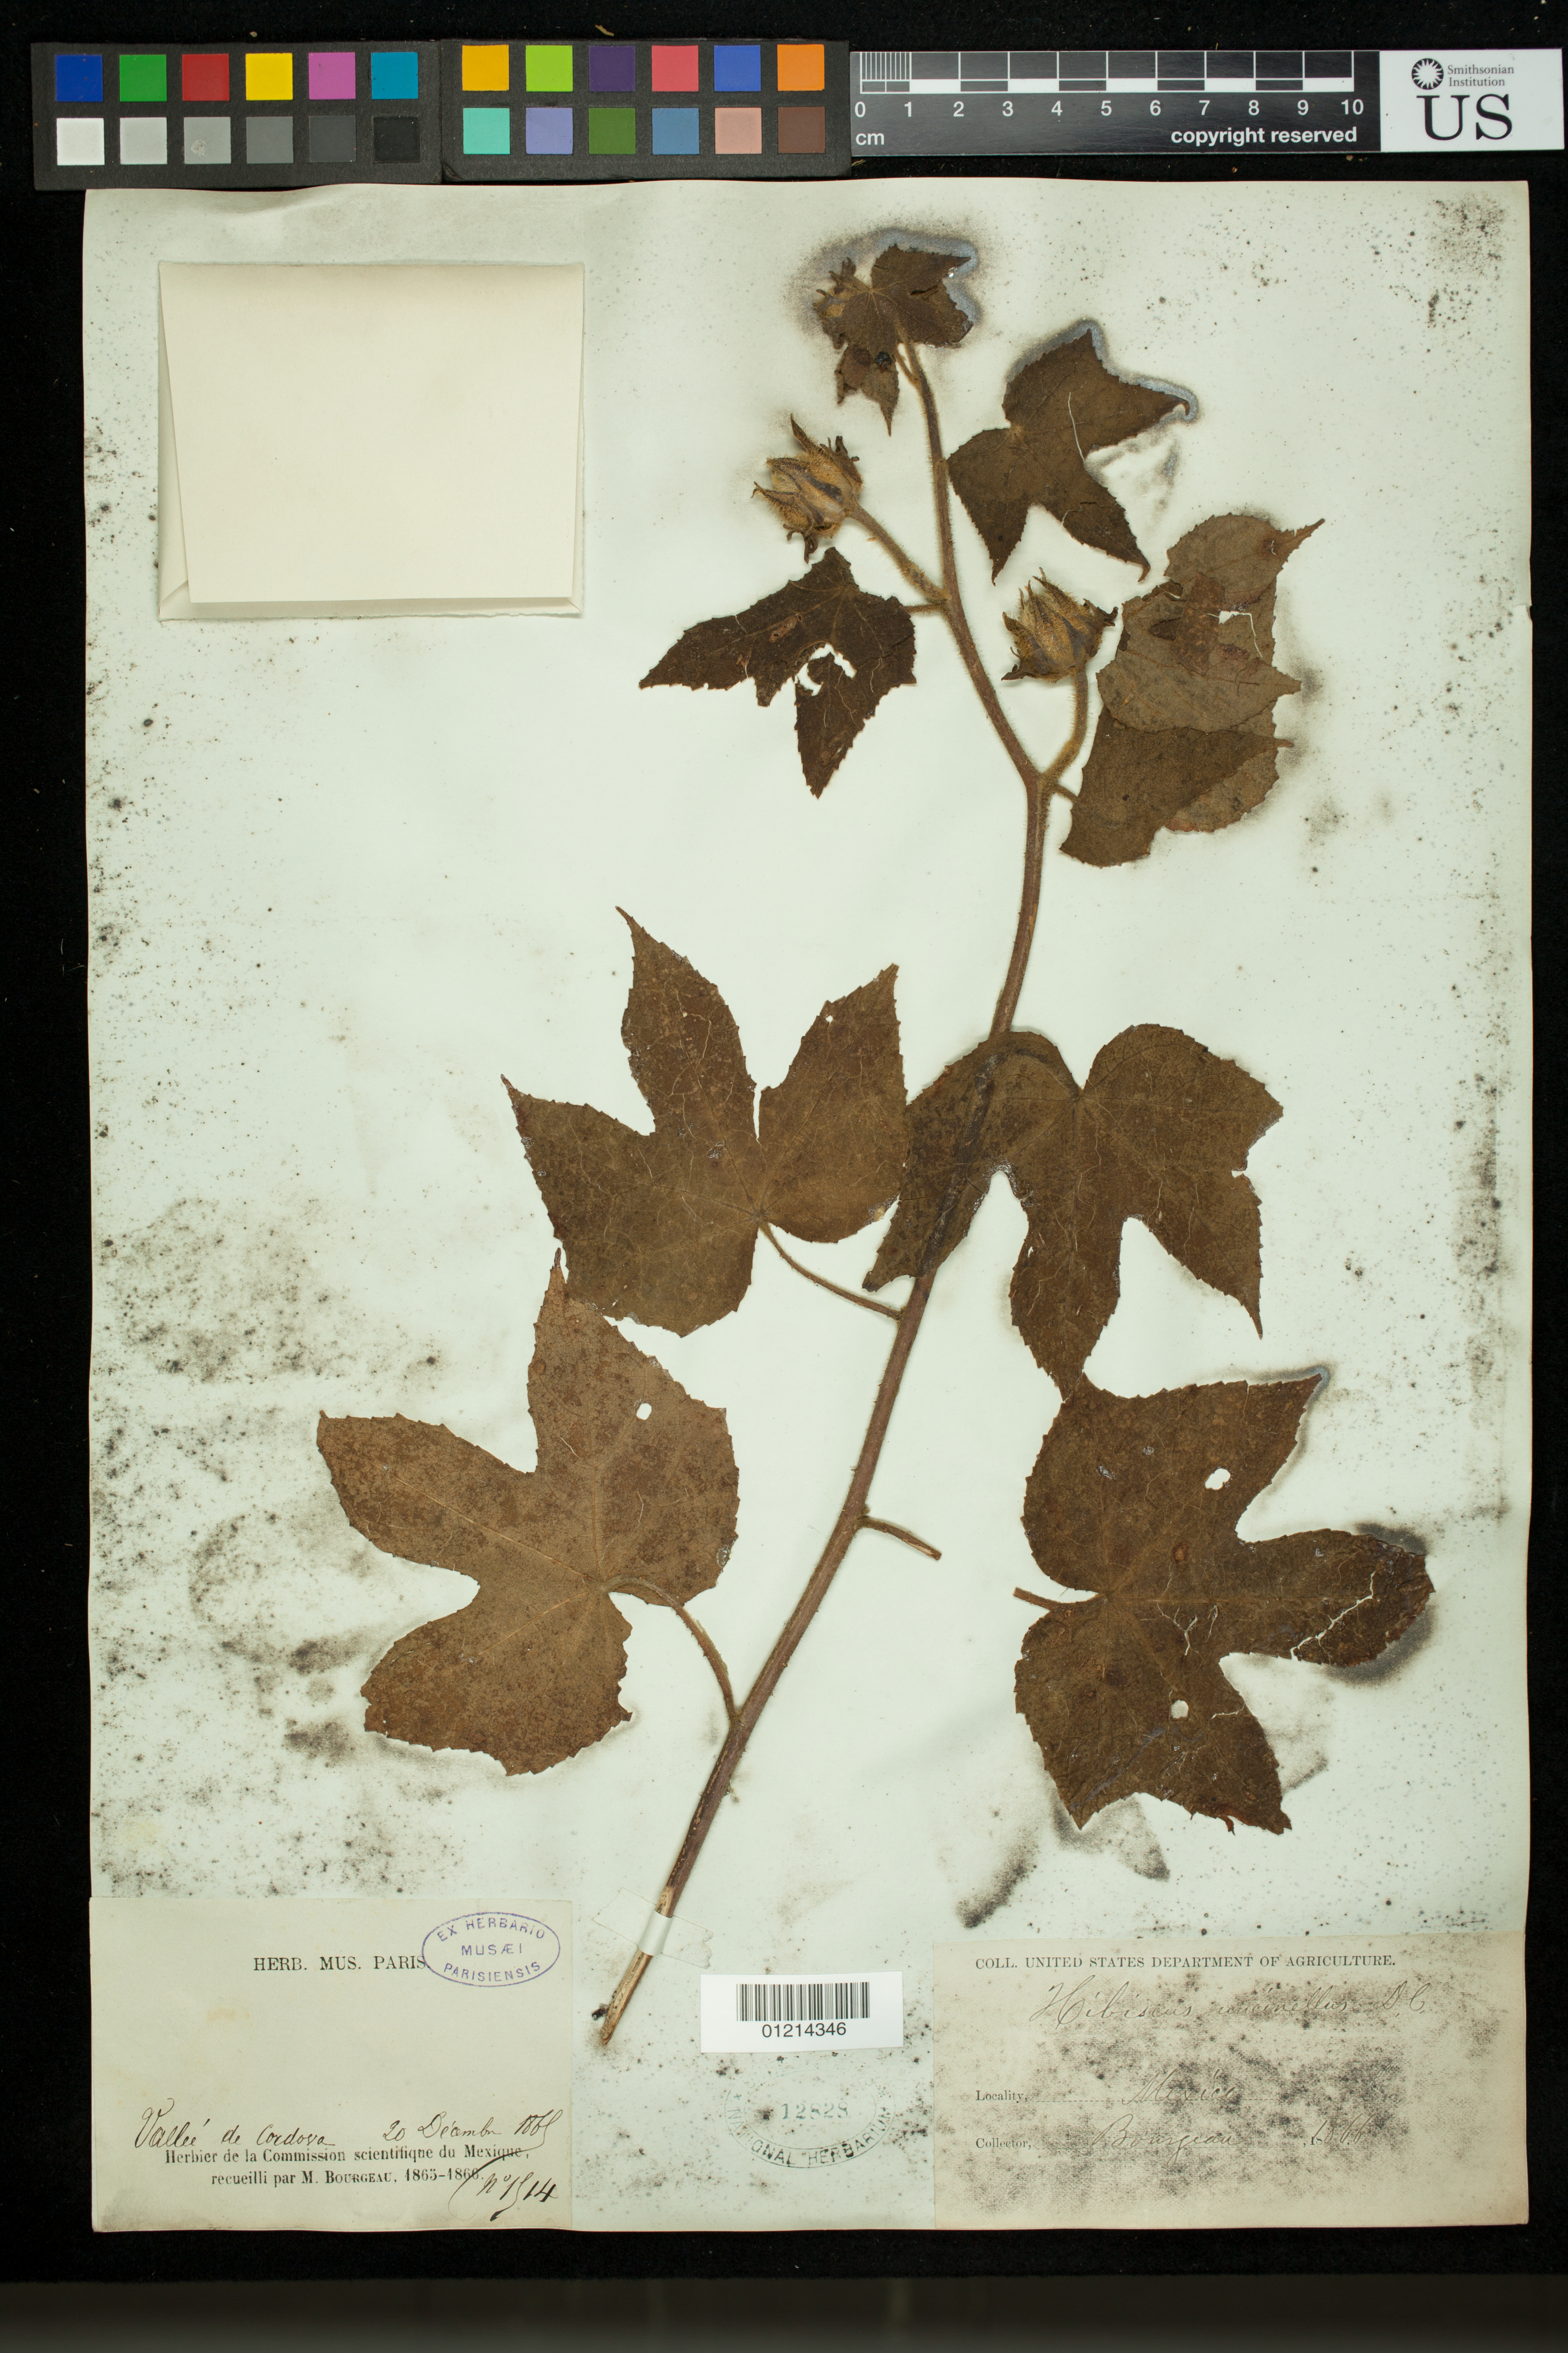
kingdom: Plantae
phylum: Tracheophyta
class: Magnoliopsida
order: Malvales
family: Malvaceae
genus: Sabdariffa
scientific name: Sabdariffa uncinella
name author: (DC.) M.M. Hanes & R.L. Barrett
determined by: Dorr, Laurence J., Curator (BOT), Smithsonian Institution - National Museum of Natural History (UNITED STATES)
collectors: M. Bourgeau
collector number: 1714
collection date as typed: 20 Dec 1866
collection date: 1866-12-20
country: Mexico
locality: Valle de Cordova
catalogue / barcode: US 12828